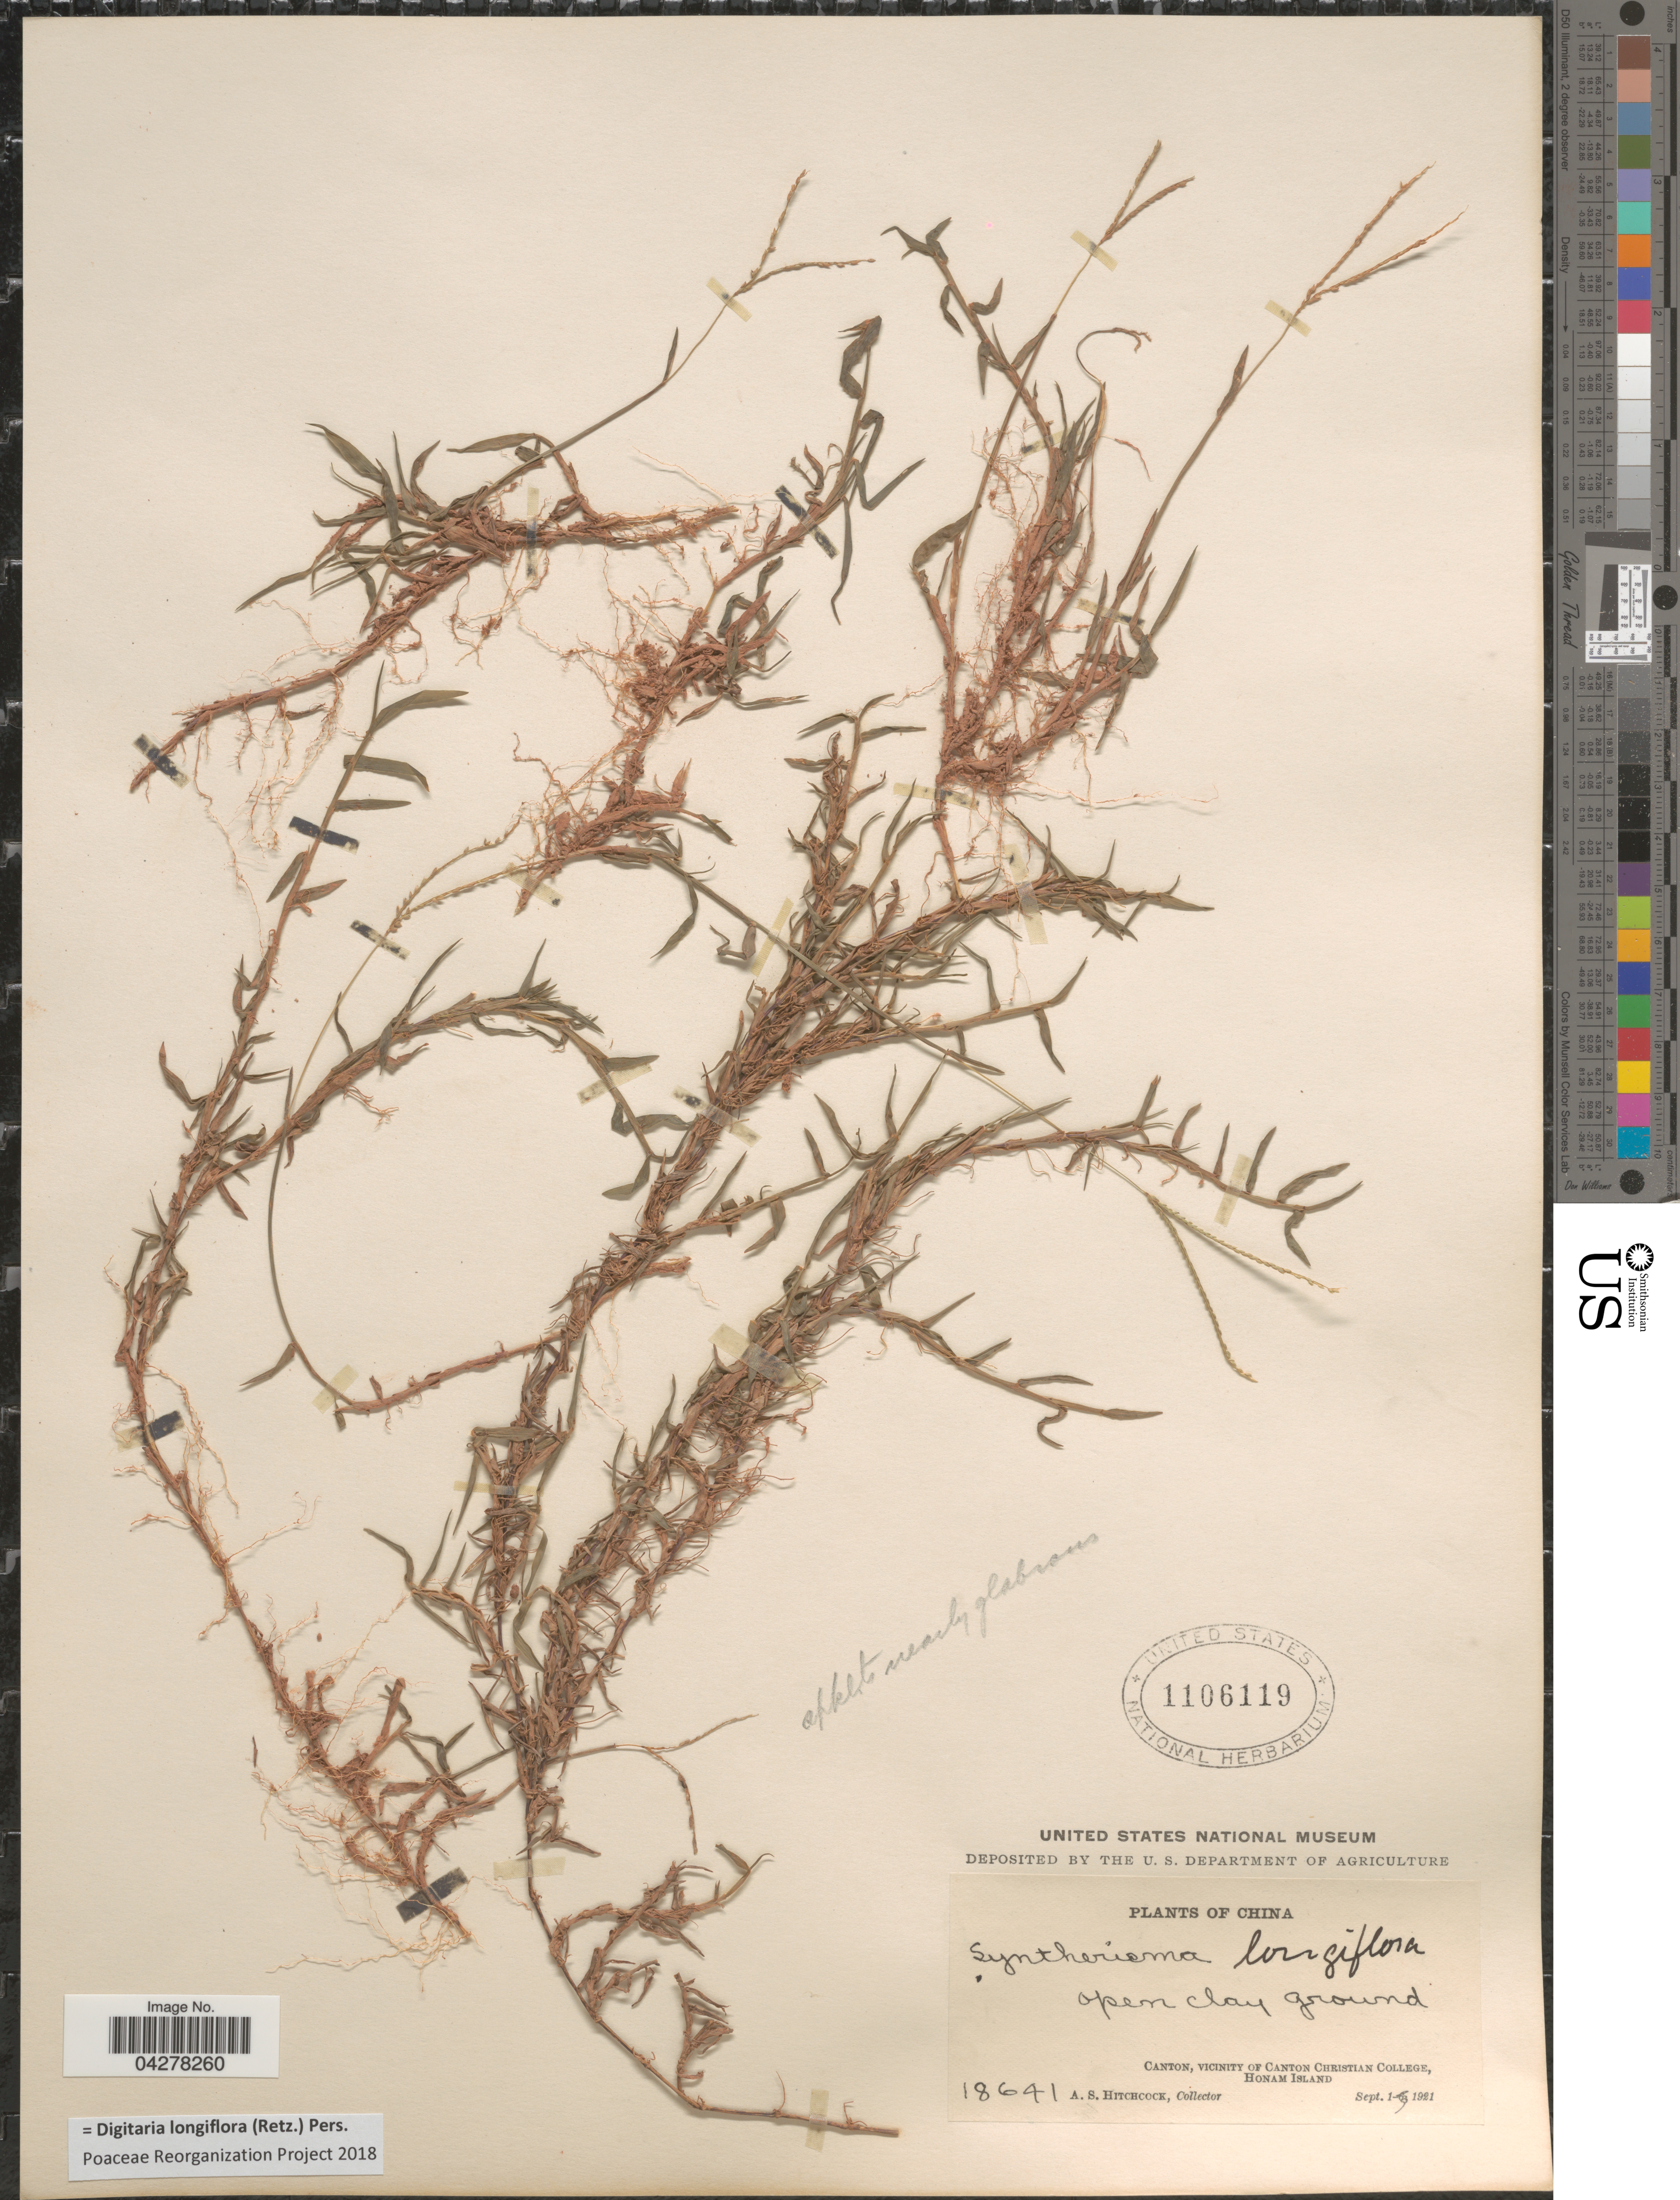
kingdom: Plantae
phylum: Tracheophyta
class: Liliopsida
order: Poales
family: Poaceae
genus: Digitaria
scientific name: Digitaria longiflora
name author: (Retz.) Pers.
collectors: A. S. Hitchcock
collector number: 18641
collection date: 1921-09-01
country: China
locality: Open clay ground. Canton, vicinity of Canton Christian College, Honam Island.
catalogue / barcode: US 1106119